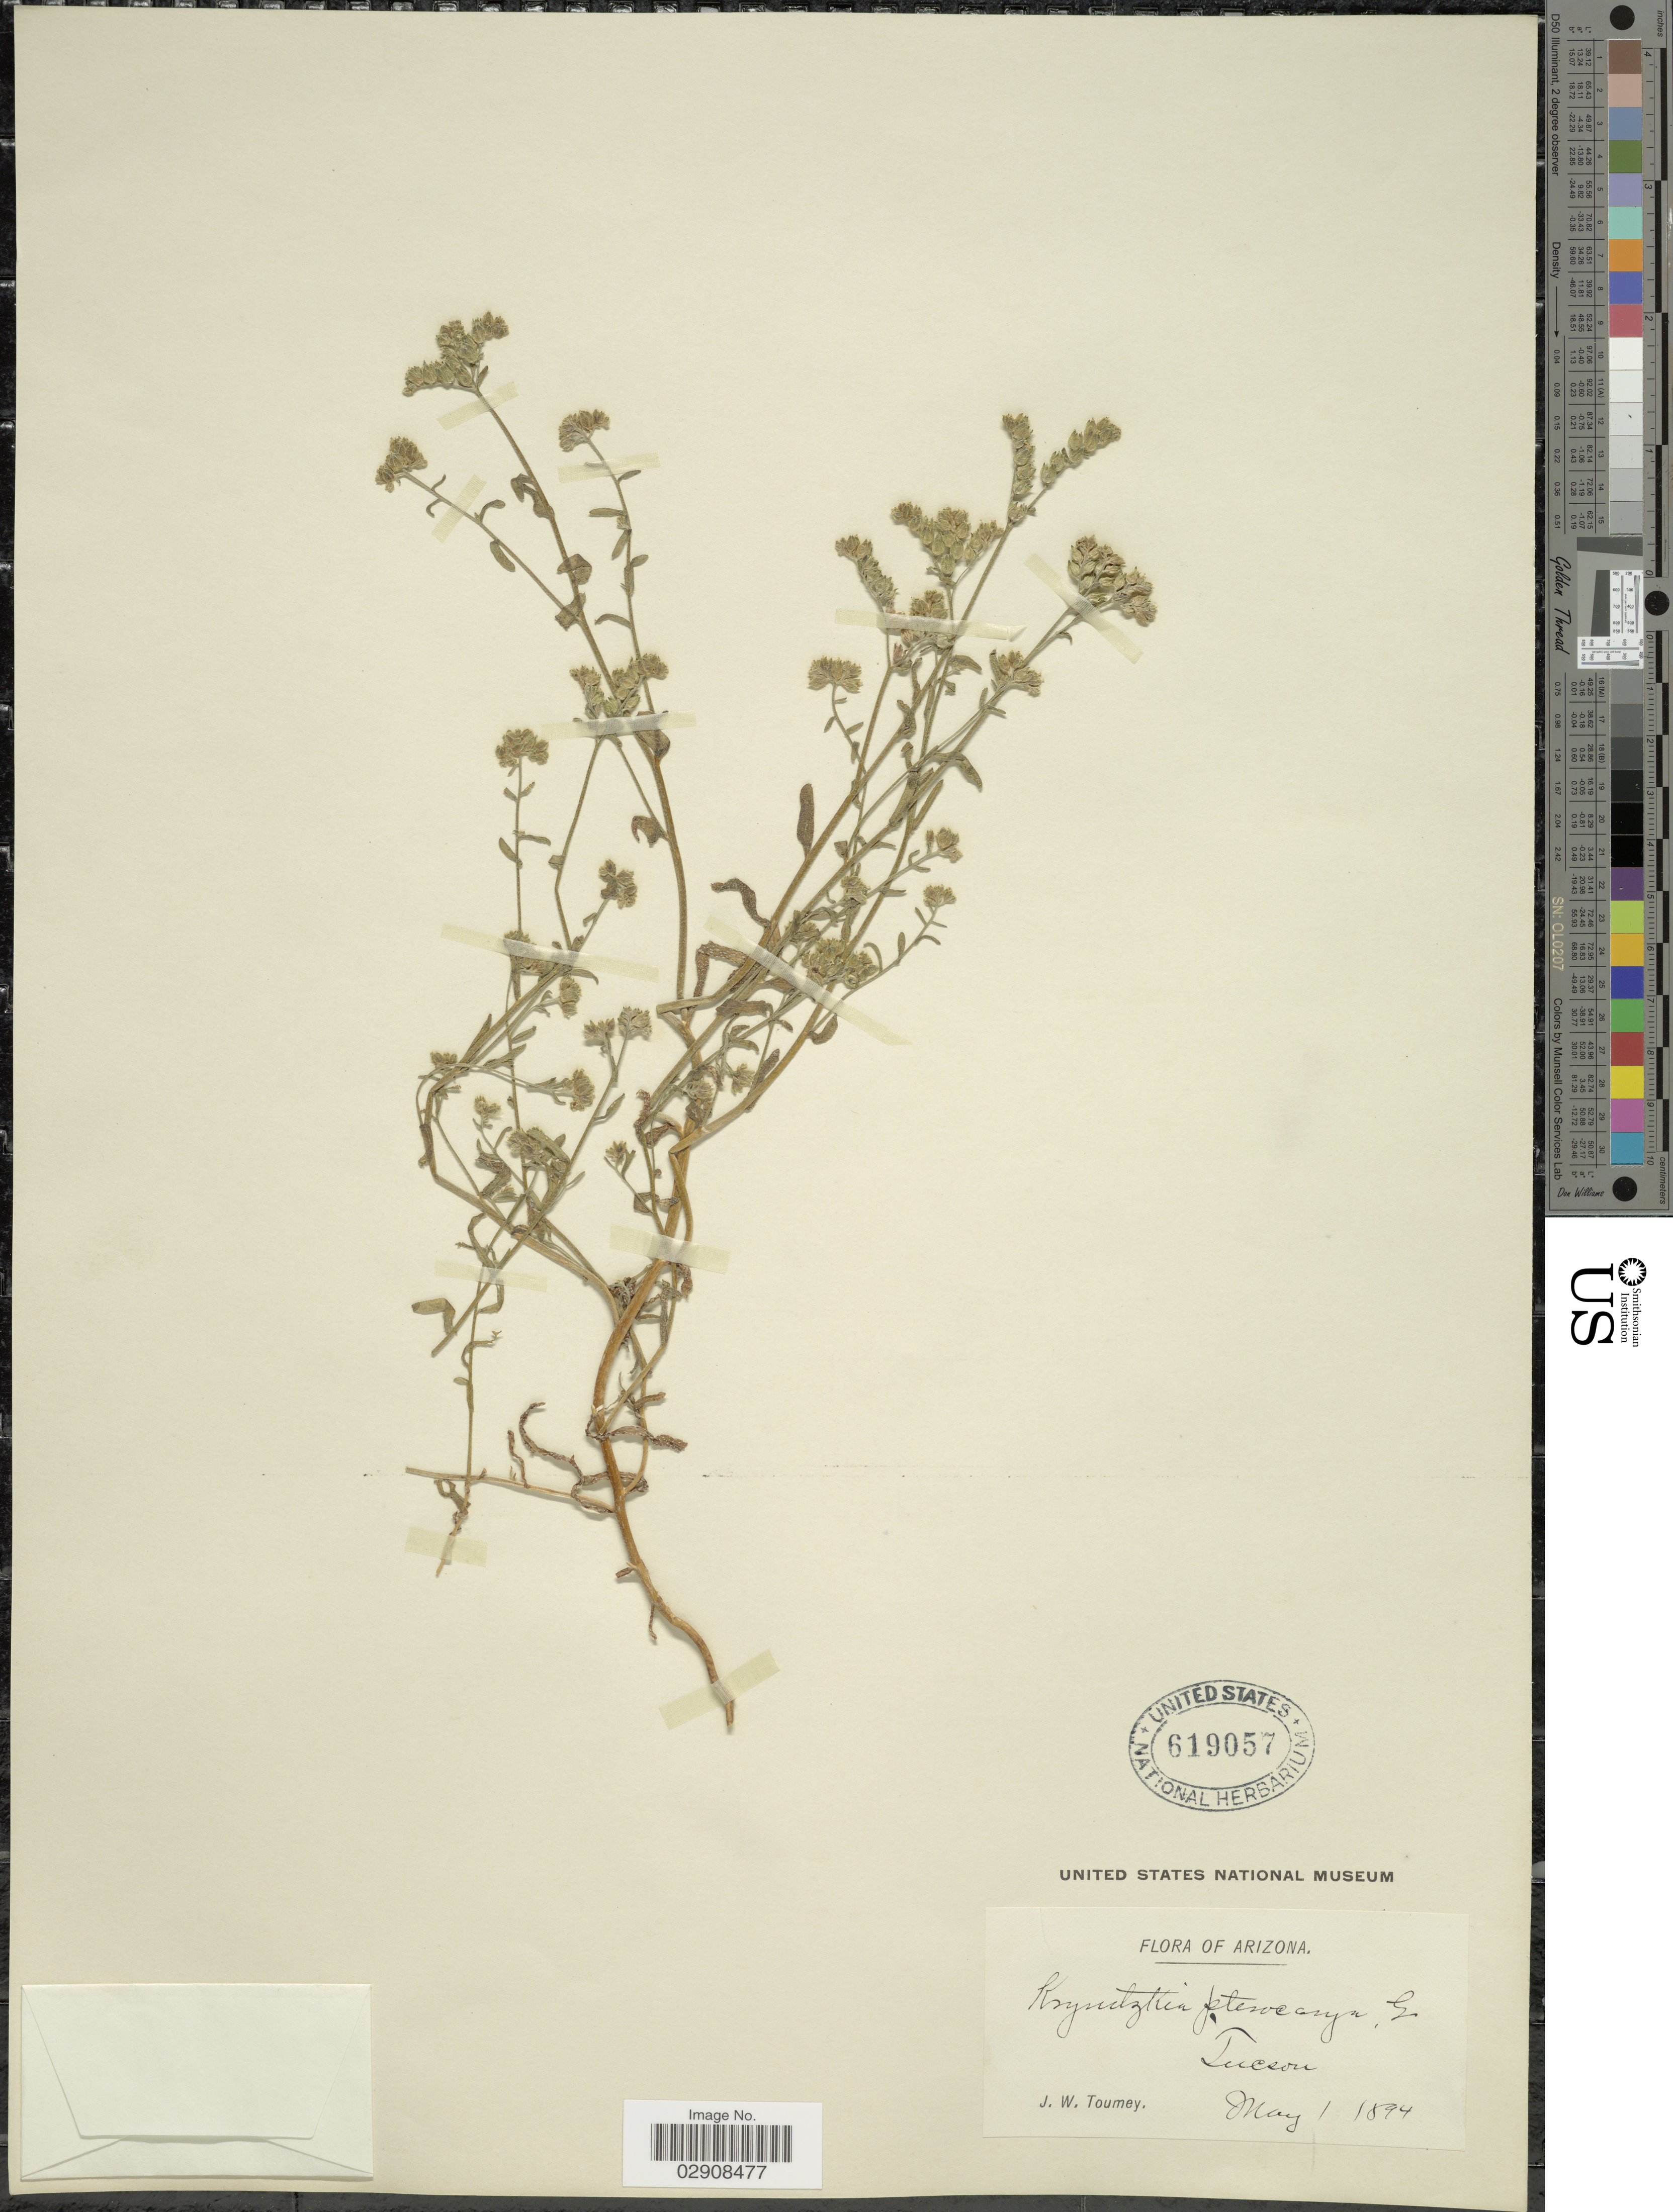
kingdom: Plantae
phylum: Tracheophyta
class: Magnoliopsida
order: Boraginales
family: Boraginaceae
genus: Cryptantha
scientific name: Cryptantha pterocarya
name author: (Torr.) Greene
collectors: J. W. Toumey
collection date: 1894-05-01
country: United States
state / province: Arizona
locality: Tucson.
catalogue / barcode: US 619057